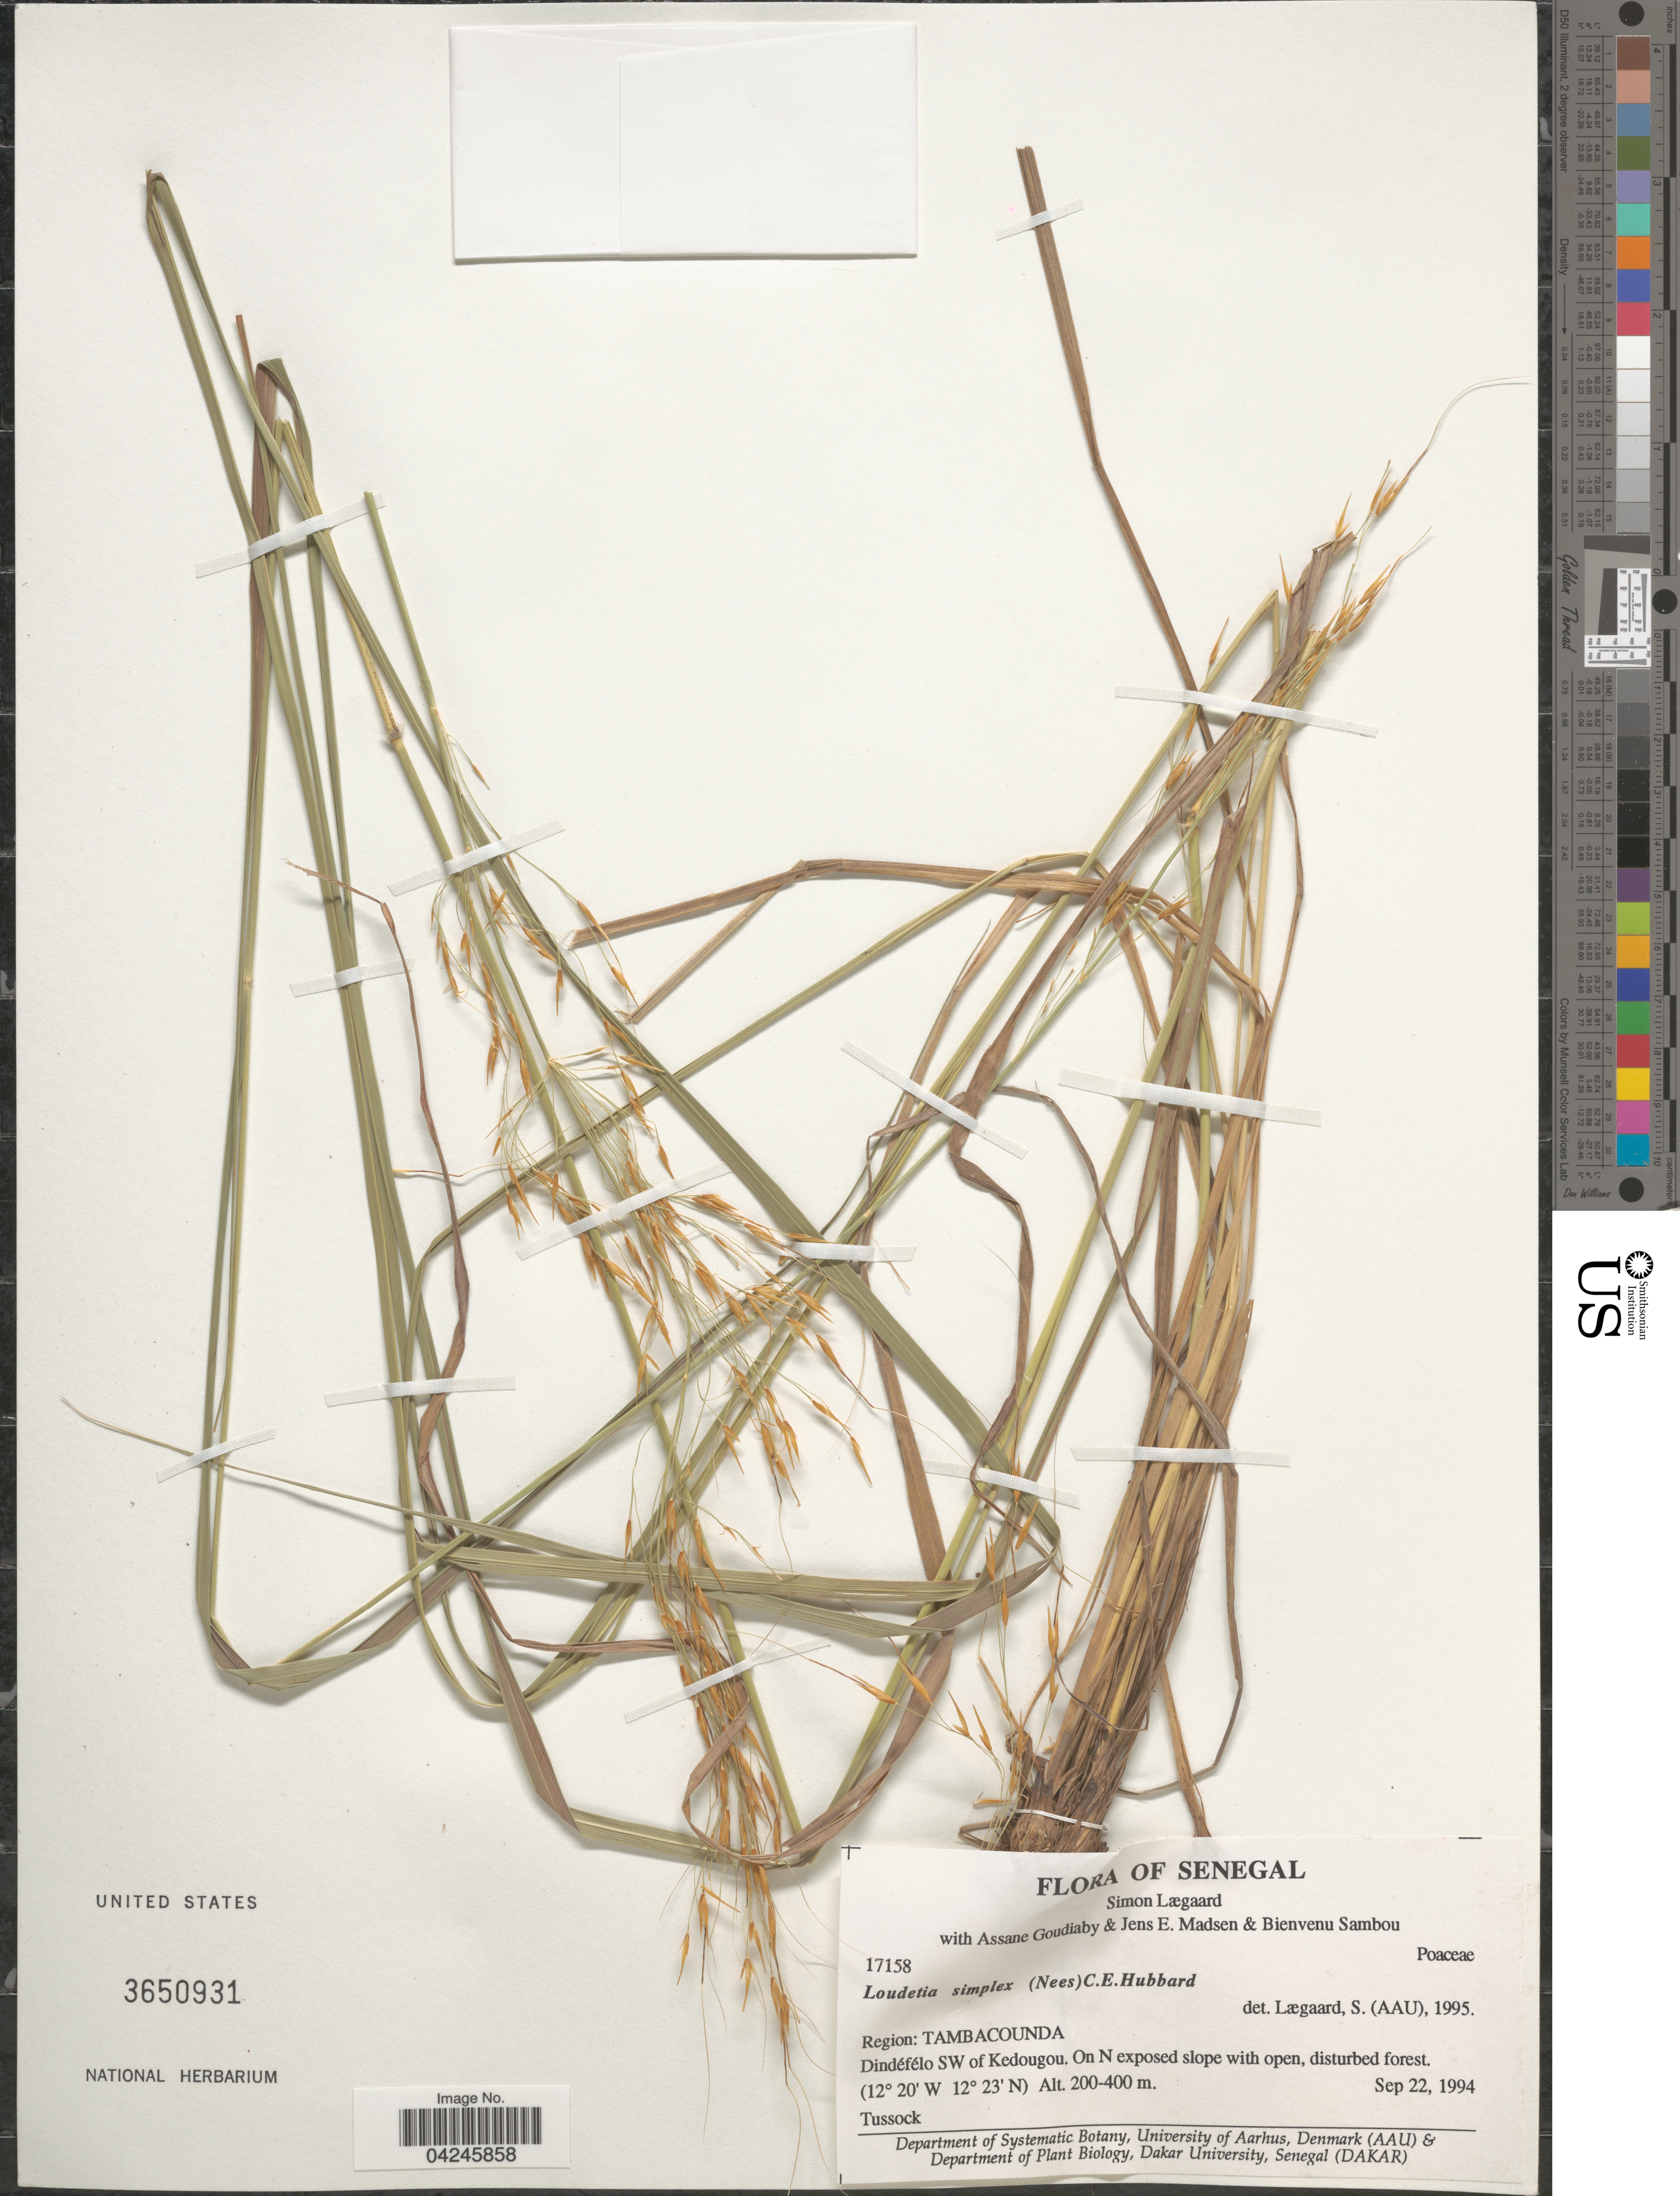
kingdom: Plantae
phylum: Tracheophyta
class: Liliopsida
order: Poales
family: Poaceae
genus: Loudetia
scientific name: Loudetia simplex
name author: (Nees) C.E. Hubb.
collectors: S. Lægaard, A. Goudiaby, J. E. Madsen & B. Sambou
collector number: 17158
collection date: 1994-09-22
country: Senegal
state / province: Tambacounda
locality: Region: Tambacounda. Dindéfélo SW of Kedougou. On N exposed slope with open, disturbed forest.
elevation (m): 200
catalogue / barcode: US 3650931